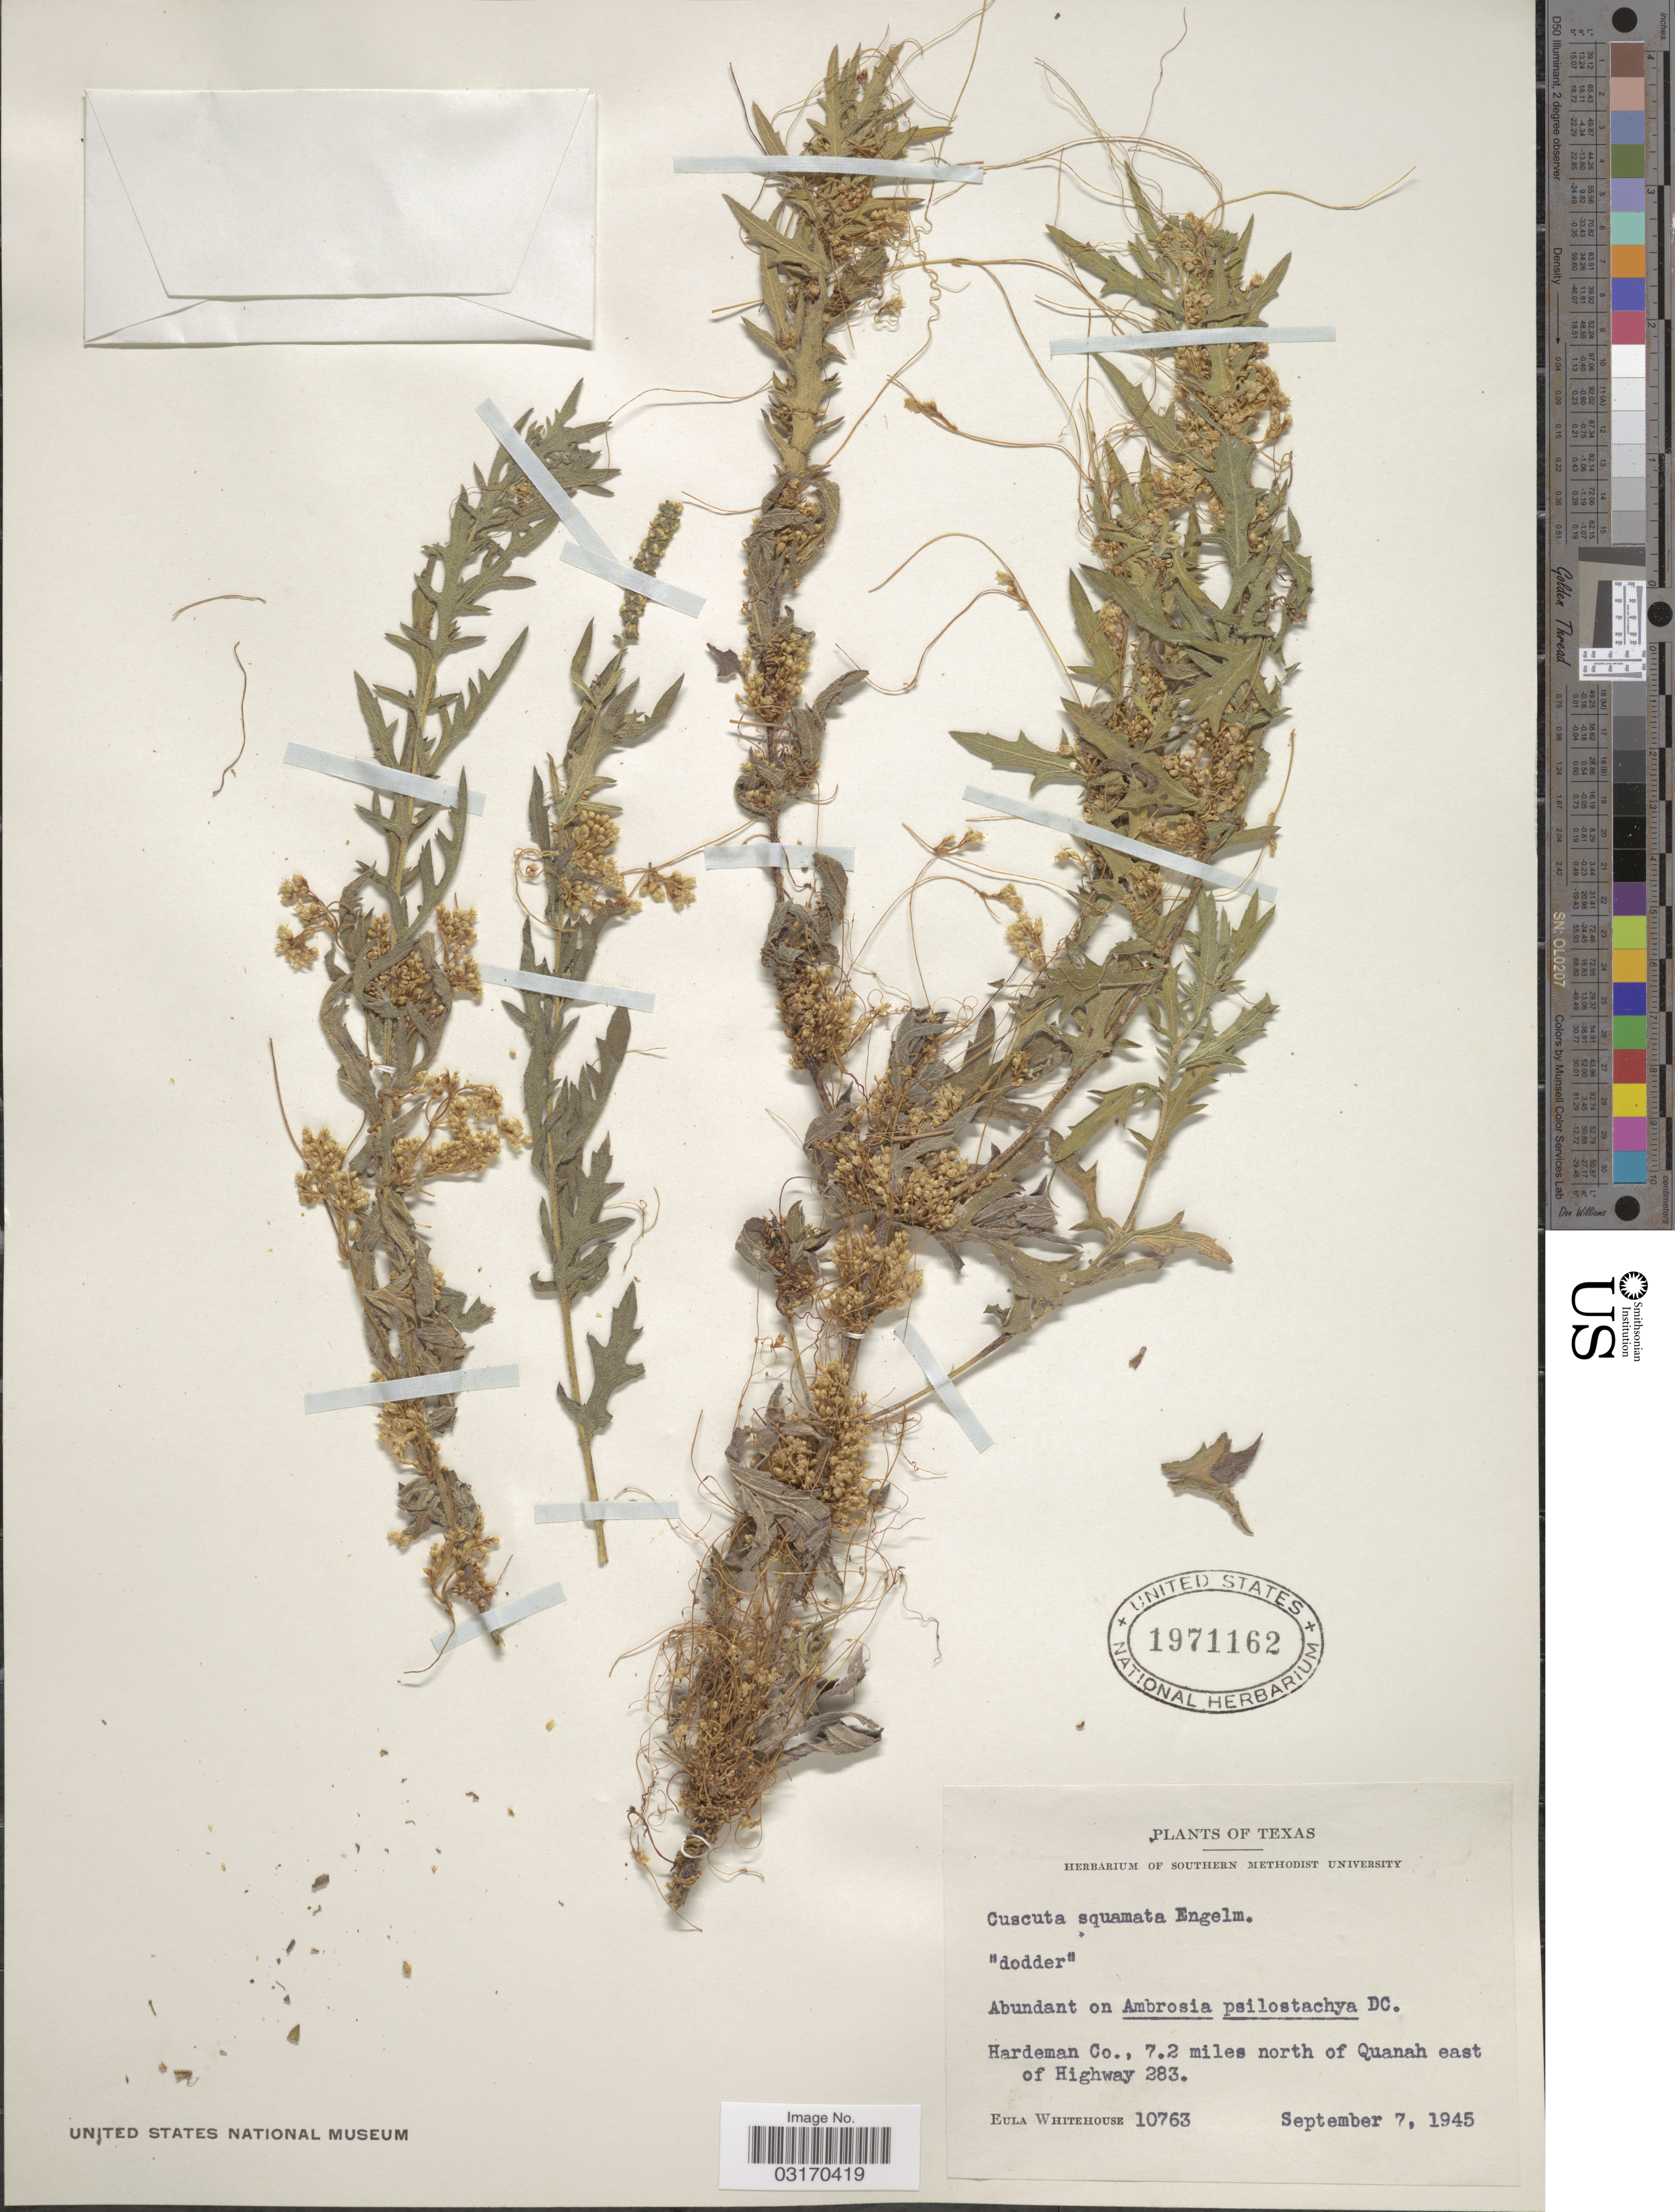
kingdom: Plantae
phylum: Tracheophyta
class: Magnoliopsida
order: Solanales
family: Convolvulaceae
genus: Cuscuta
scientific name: Cuscuta squamata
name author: Engelm.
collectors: E. Whitehouse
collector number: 10763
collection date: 1945-09-07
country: United States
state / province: Texas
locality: Hardeman Co., 7.2 miles north of Quanah east of Highway 283.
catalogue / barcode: US 1971162